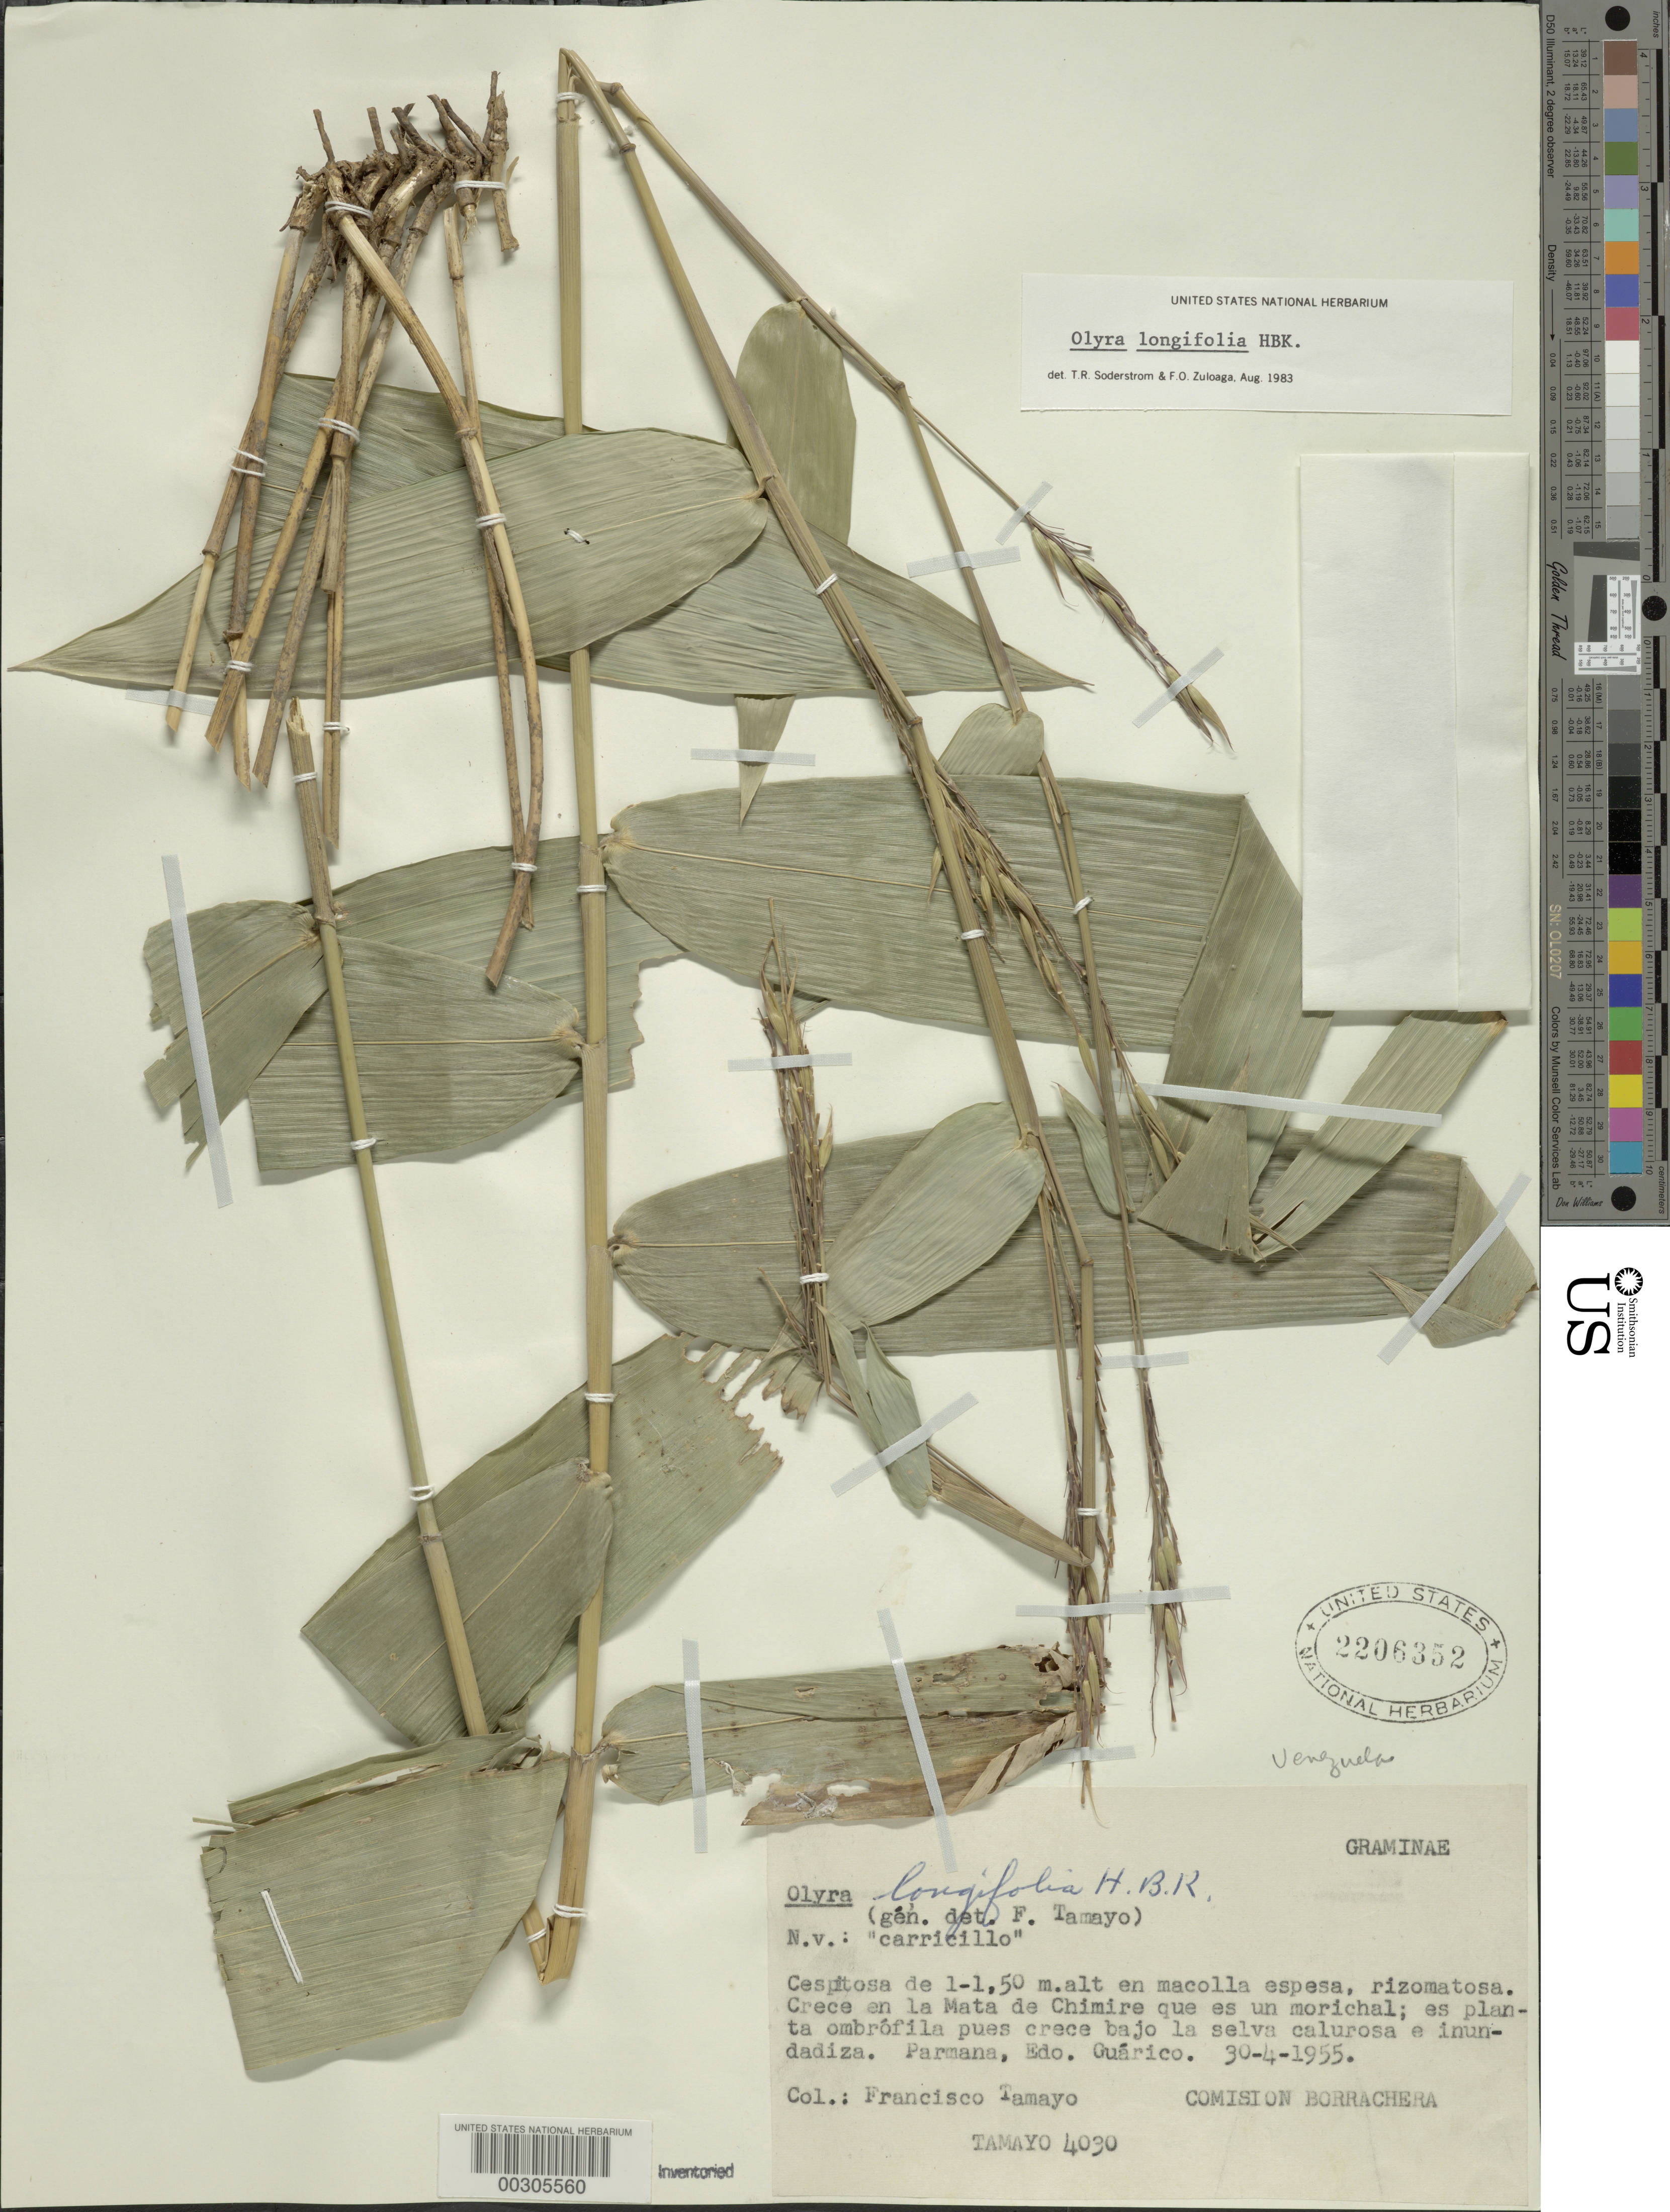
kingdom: Plantae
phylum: Tracheophyta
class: Liliopsida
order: Poales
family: Poaceae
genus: Olyra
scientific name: Olyra longifolia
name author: Kunth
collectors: F. Tamayo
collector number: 4030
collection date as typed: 30 Apr 1955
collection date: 1955-04-30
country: Venezuela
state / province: Guárico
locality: Parama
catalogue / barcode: US 2206352